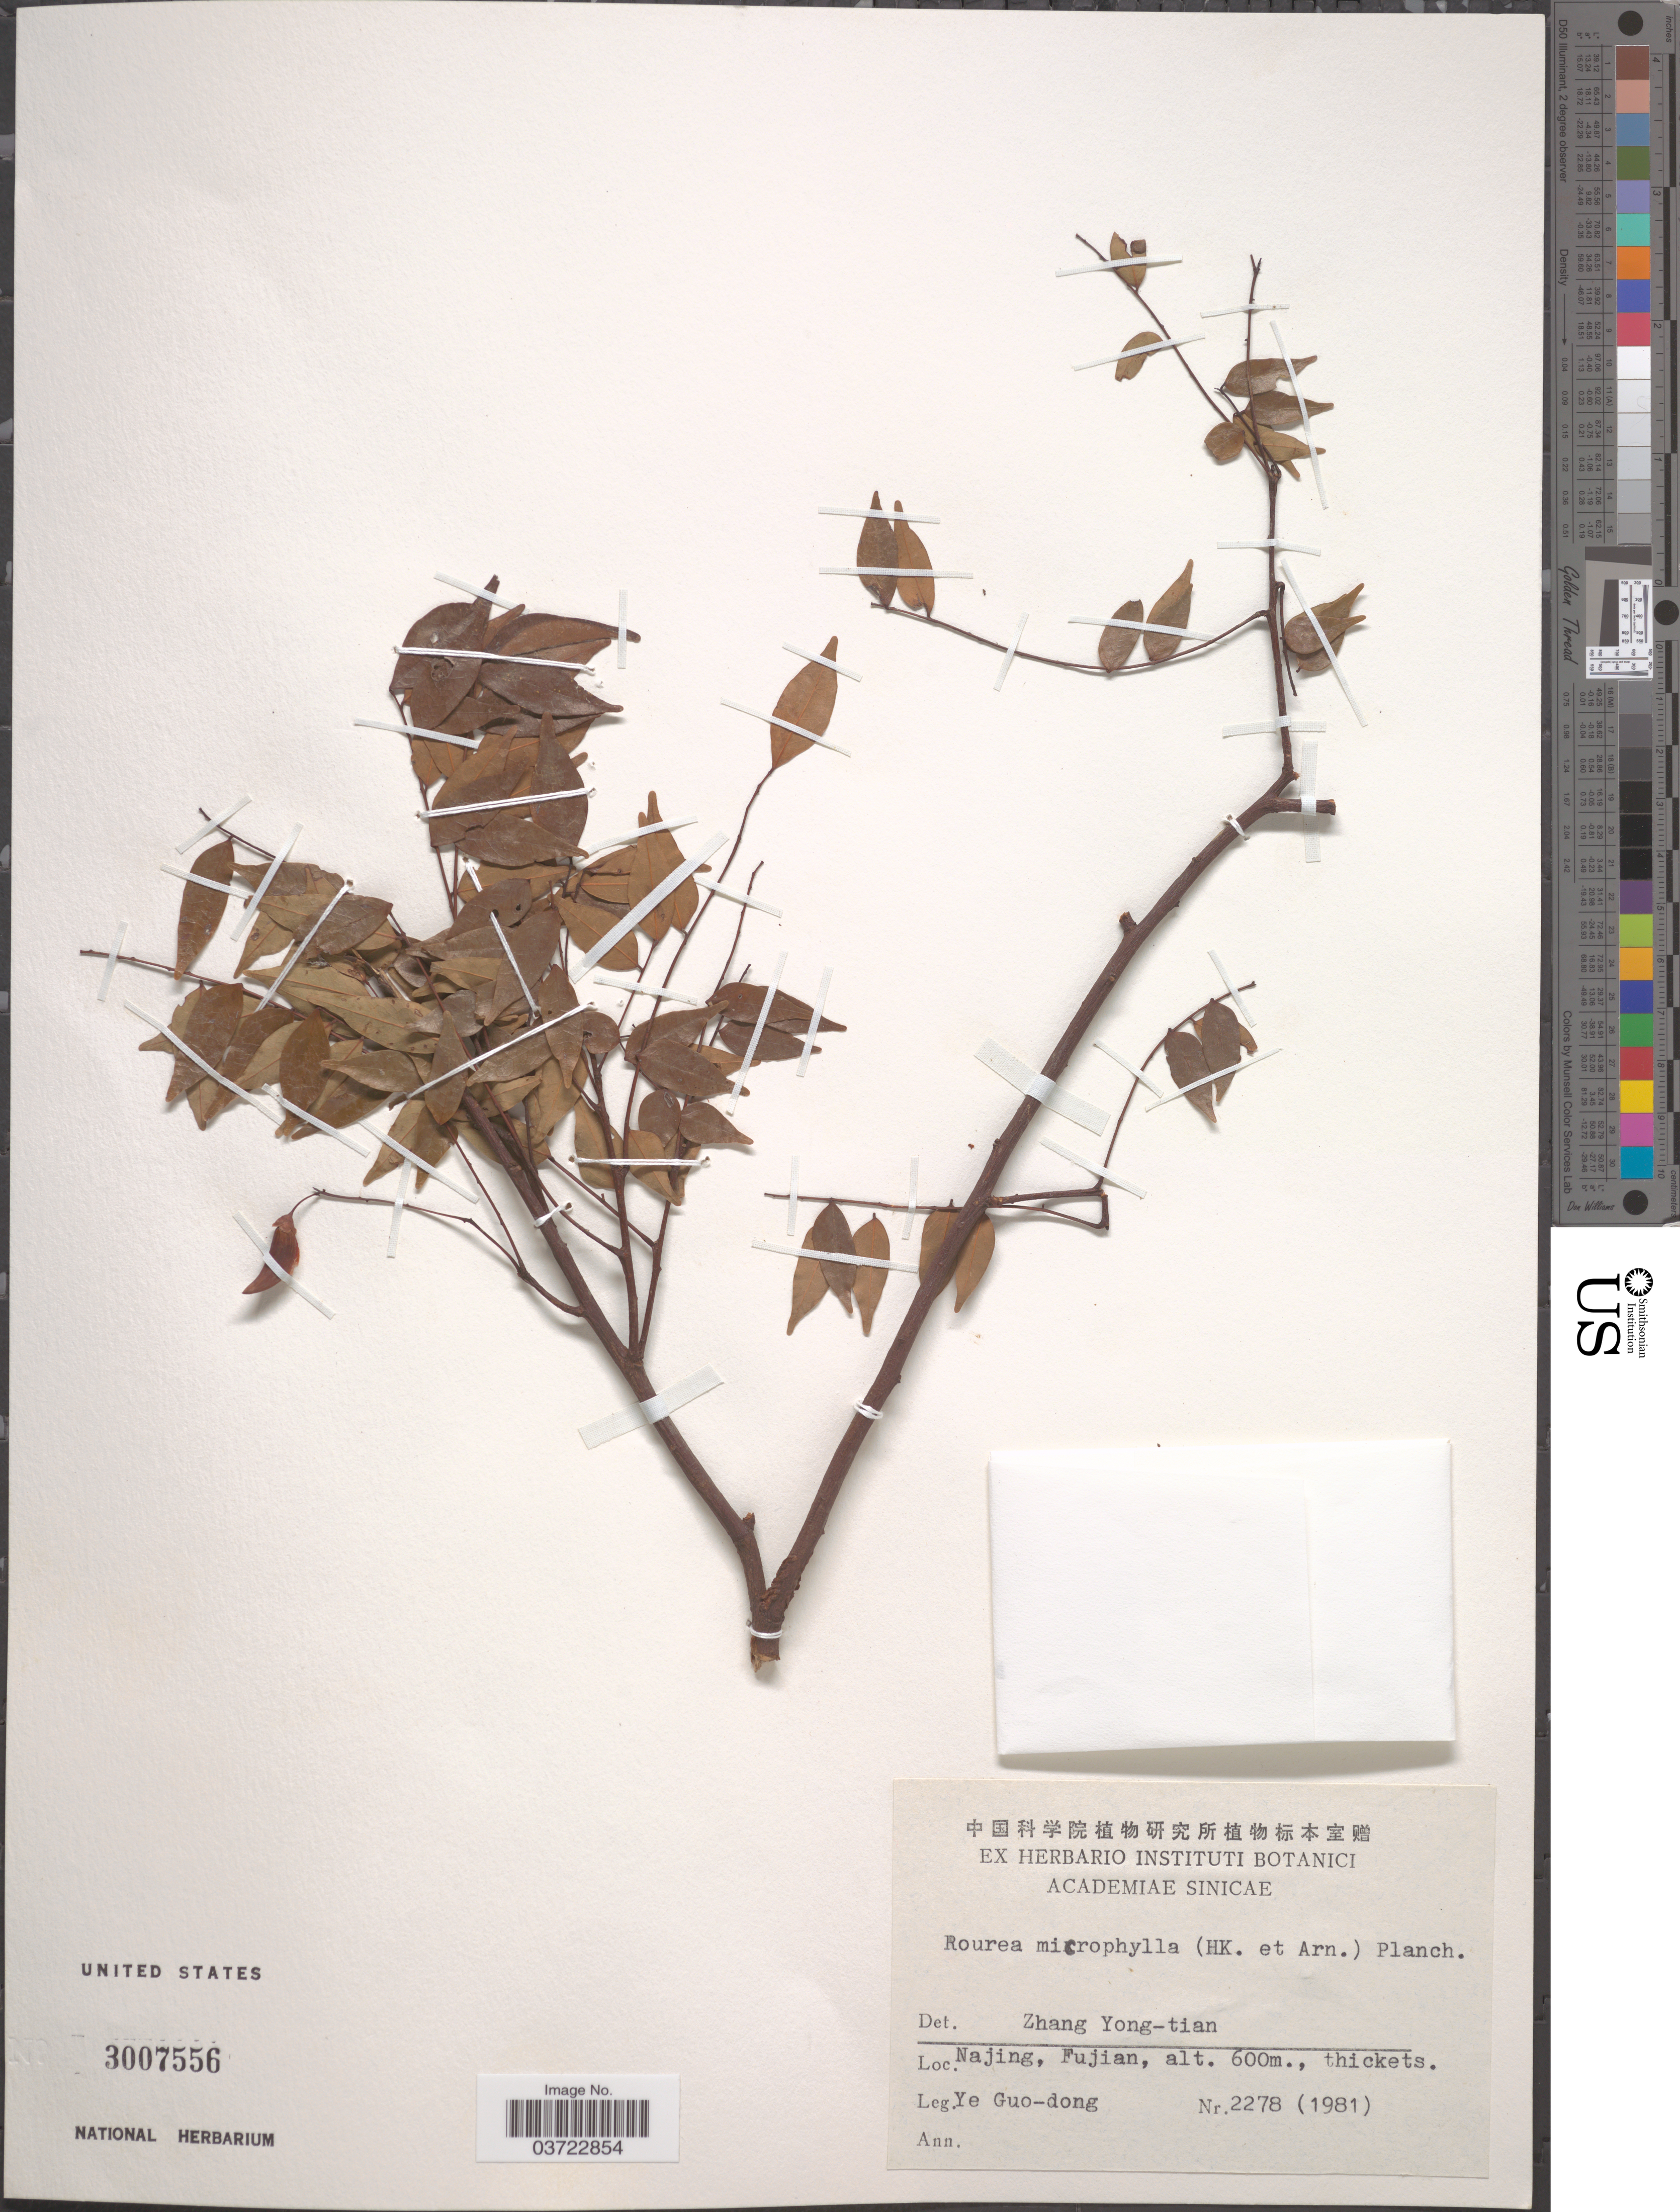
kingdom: Plantae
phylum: Tracheophyta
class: Magnoliopsida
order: Oxalidales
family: Connaraceae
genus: Rourea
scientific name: Rourea microphylla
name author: (Hook. & Arn.) Planch.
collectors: Y. Guo-dong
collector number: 2278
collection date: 1981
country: China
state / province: Fujian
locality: Najing.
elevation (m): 600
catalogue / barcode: US 3007556